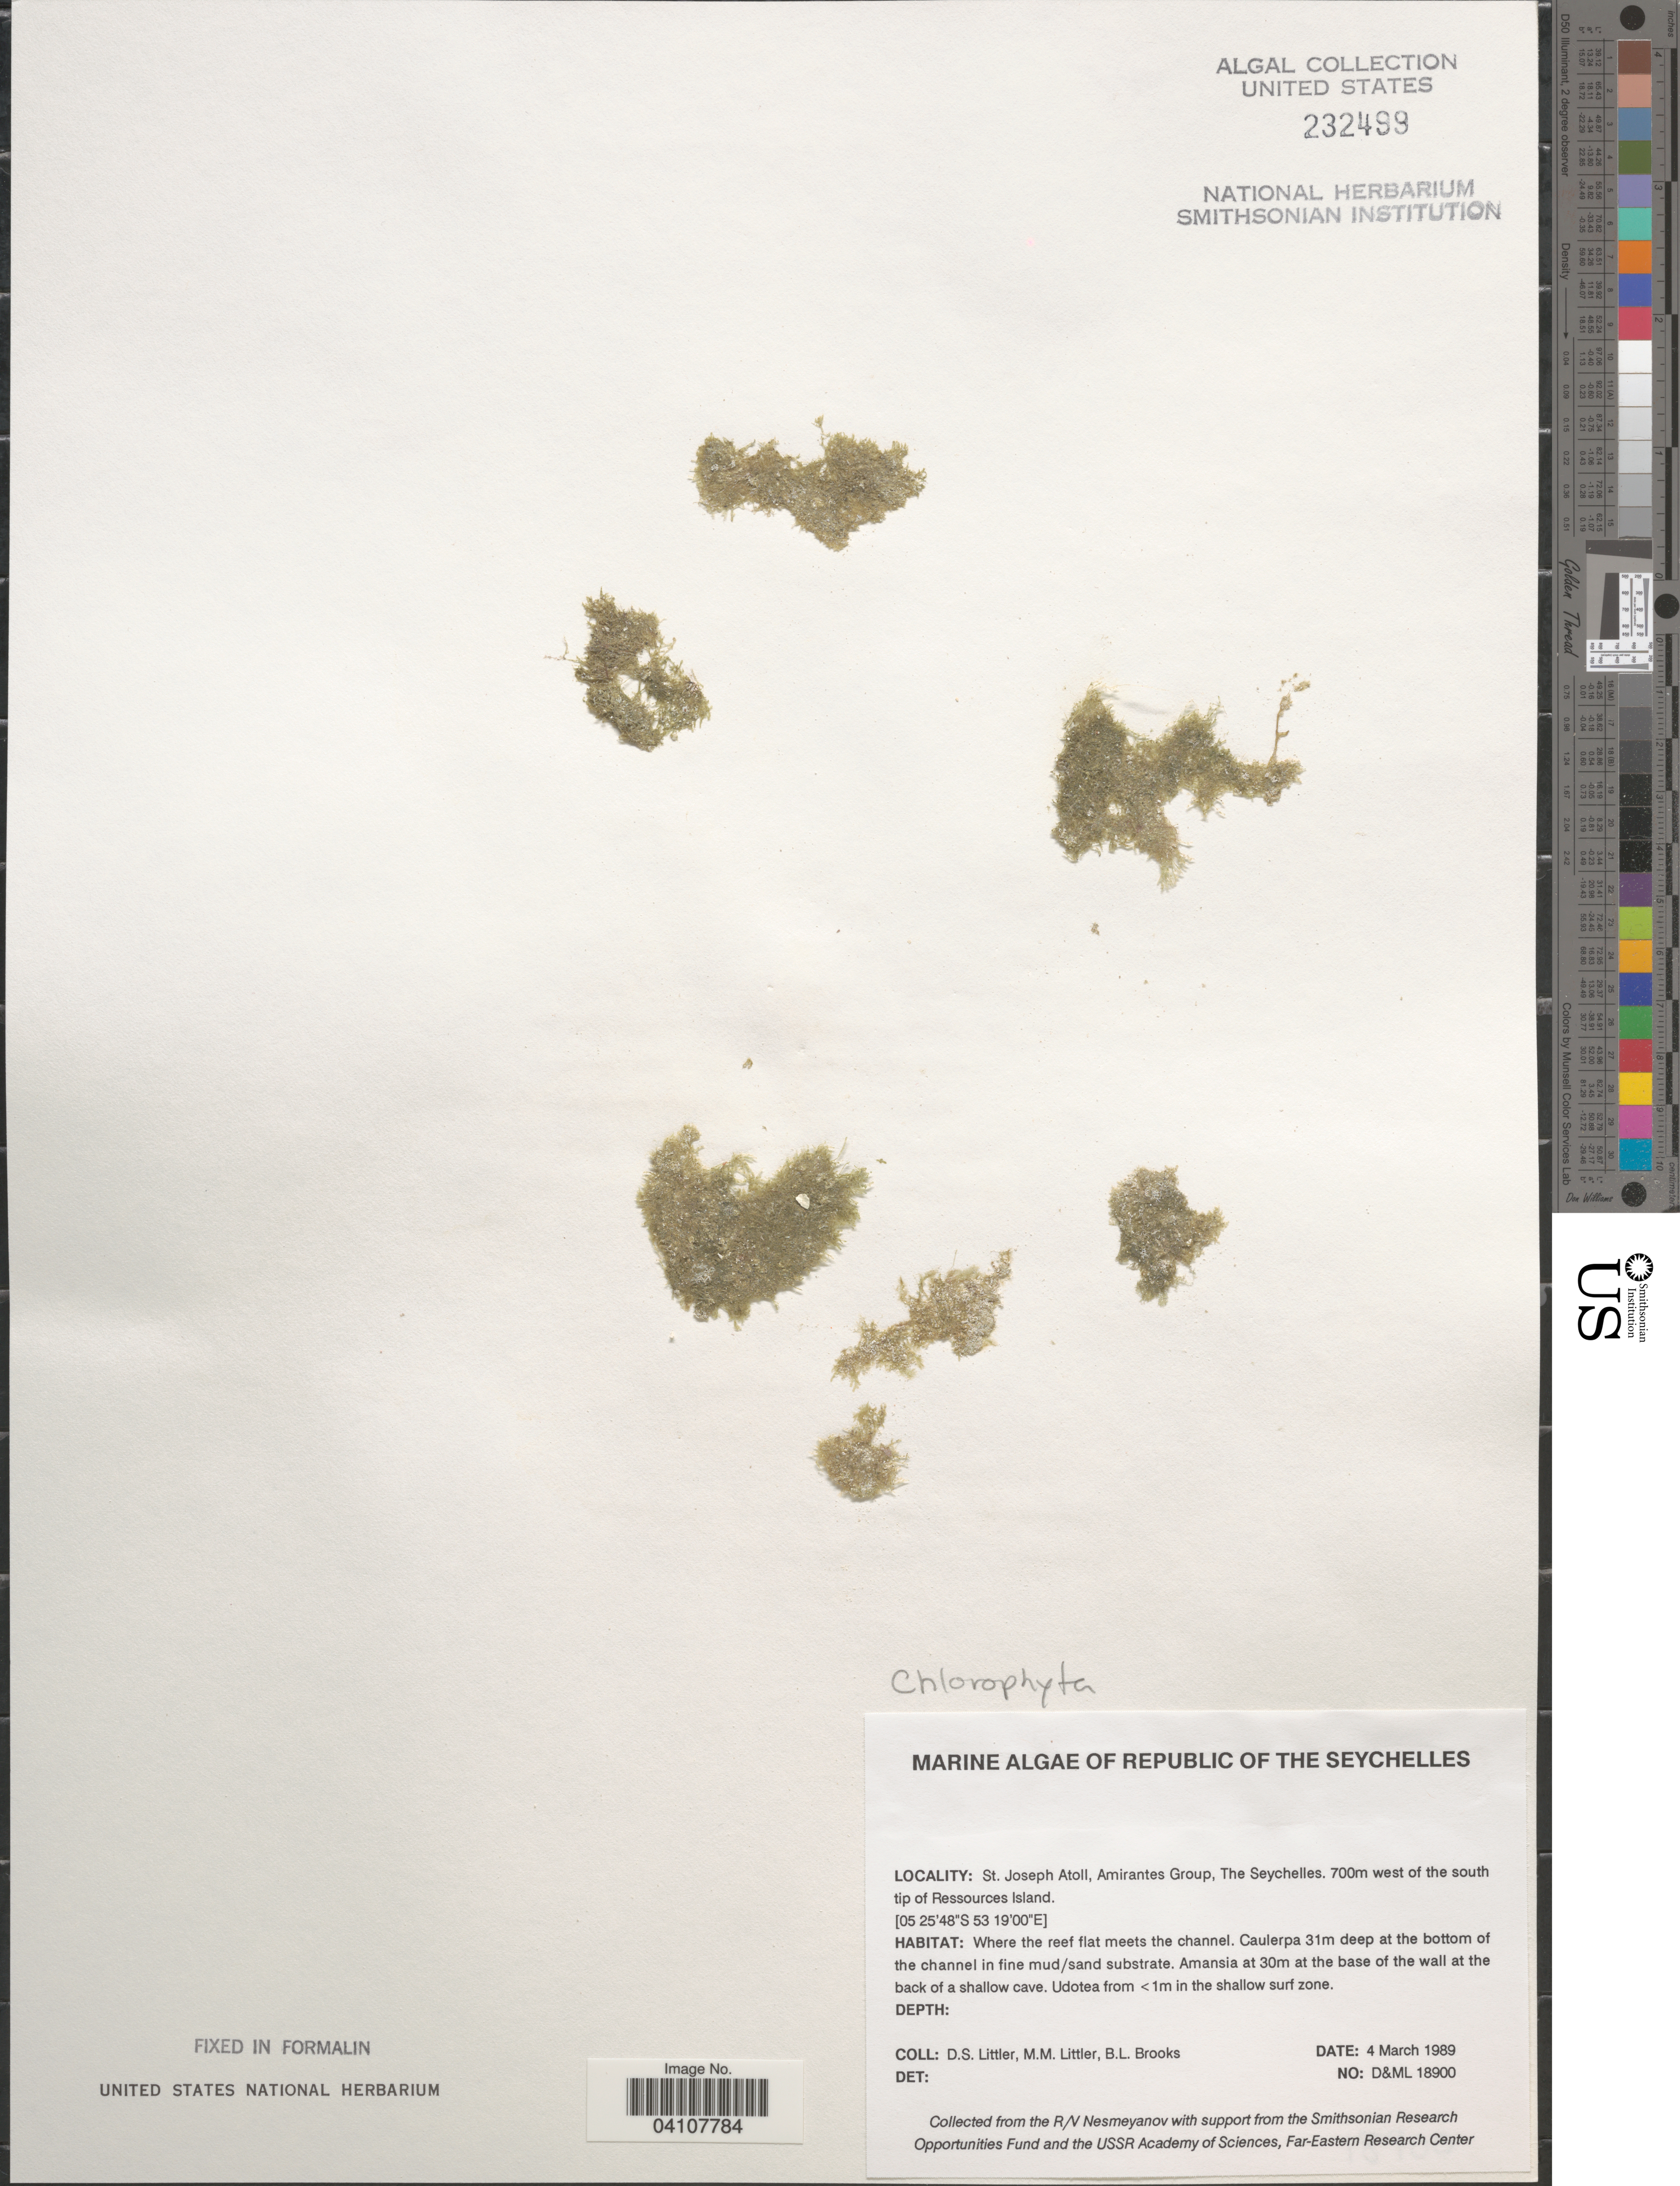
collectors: D. S. Littler & B. Brooks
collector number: D&ML18900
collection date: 1989-03-04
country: Seychelles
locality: Republic of the Seychelles. St. Joseph Atoll, Amirantes Group. 700m west of the south tip of Ressources Island.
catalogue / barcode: US 232499